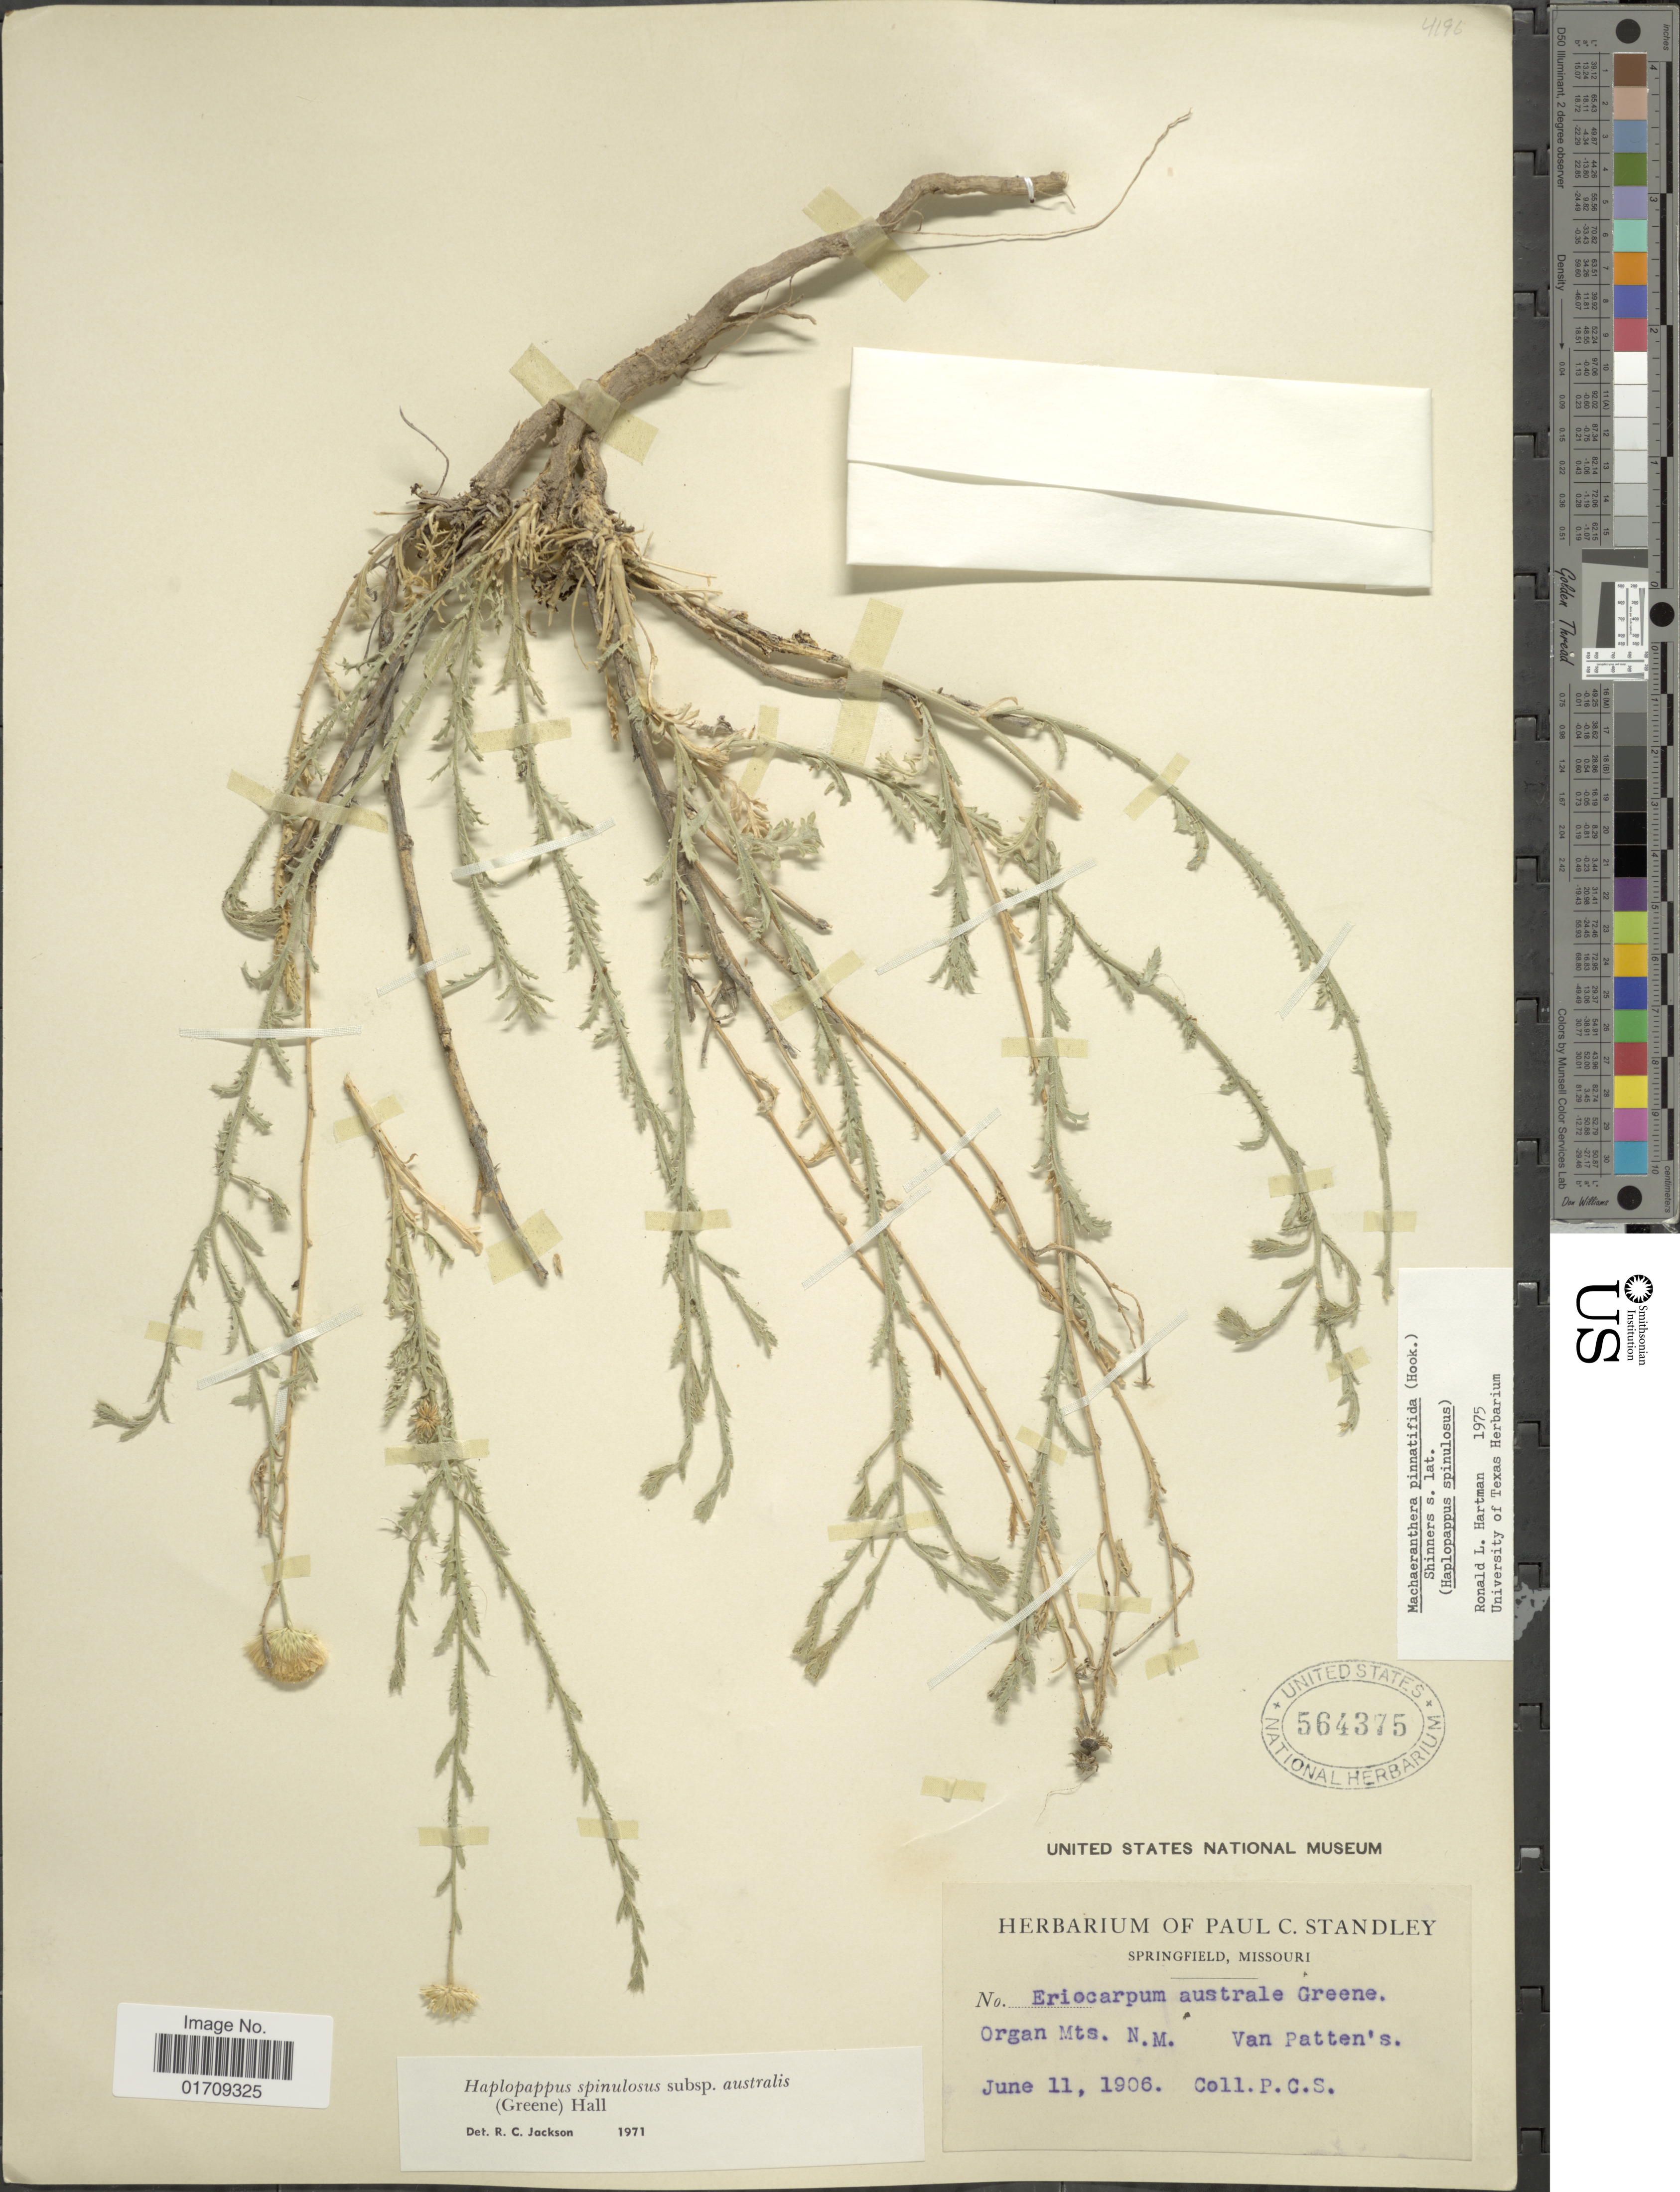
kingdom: Plantae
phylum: Tracheophyta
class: Magnoliopsida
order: Asterales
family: Asteraceae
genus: Machaeranthera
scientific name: Machaeranthera pinnatifida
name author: (Hook.) Shinners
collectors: P. C. Standley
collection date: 1906-06-11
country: United States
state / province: New Mexico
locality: Organ Mts., N. M., Van Patten's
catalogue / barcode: US 564375